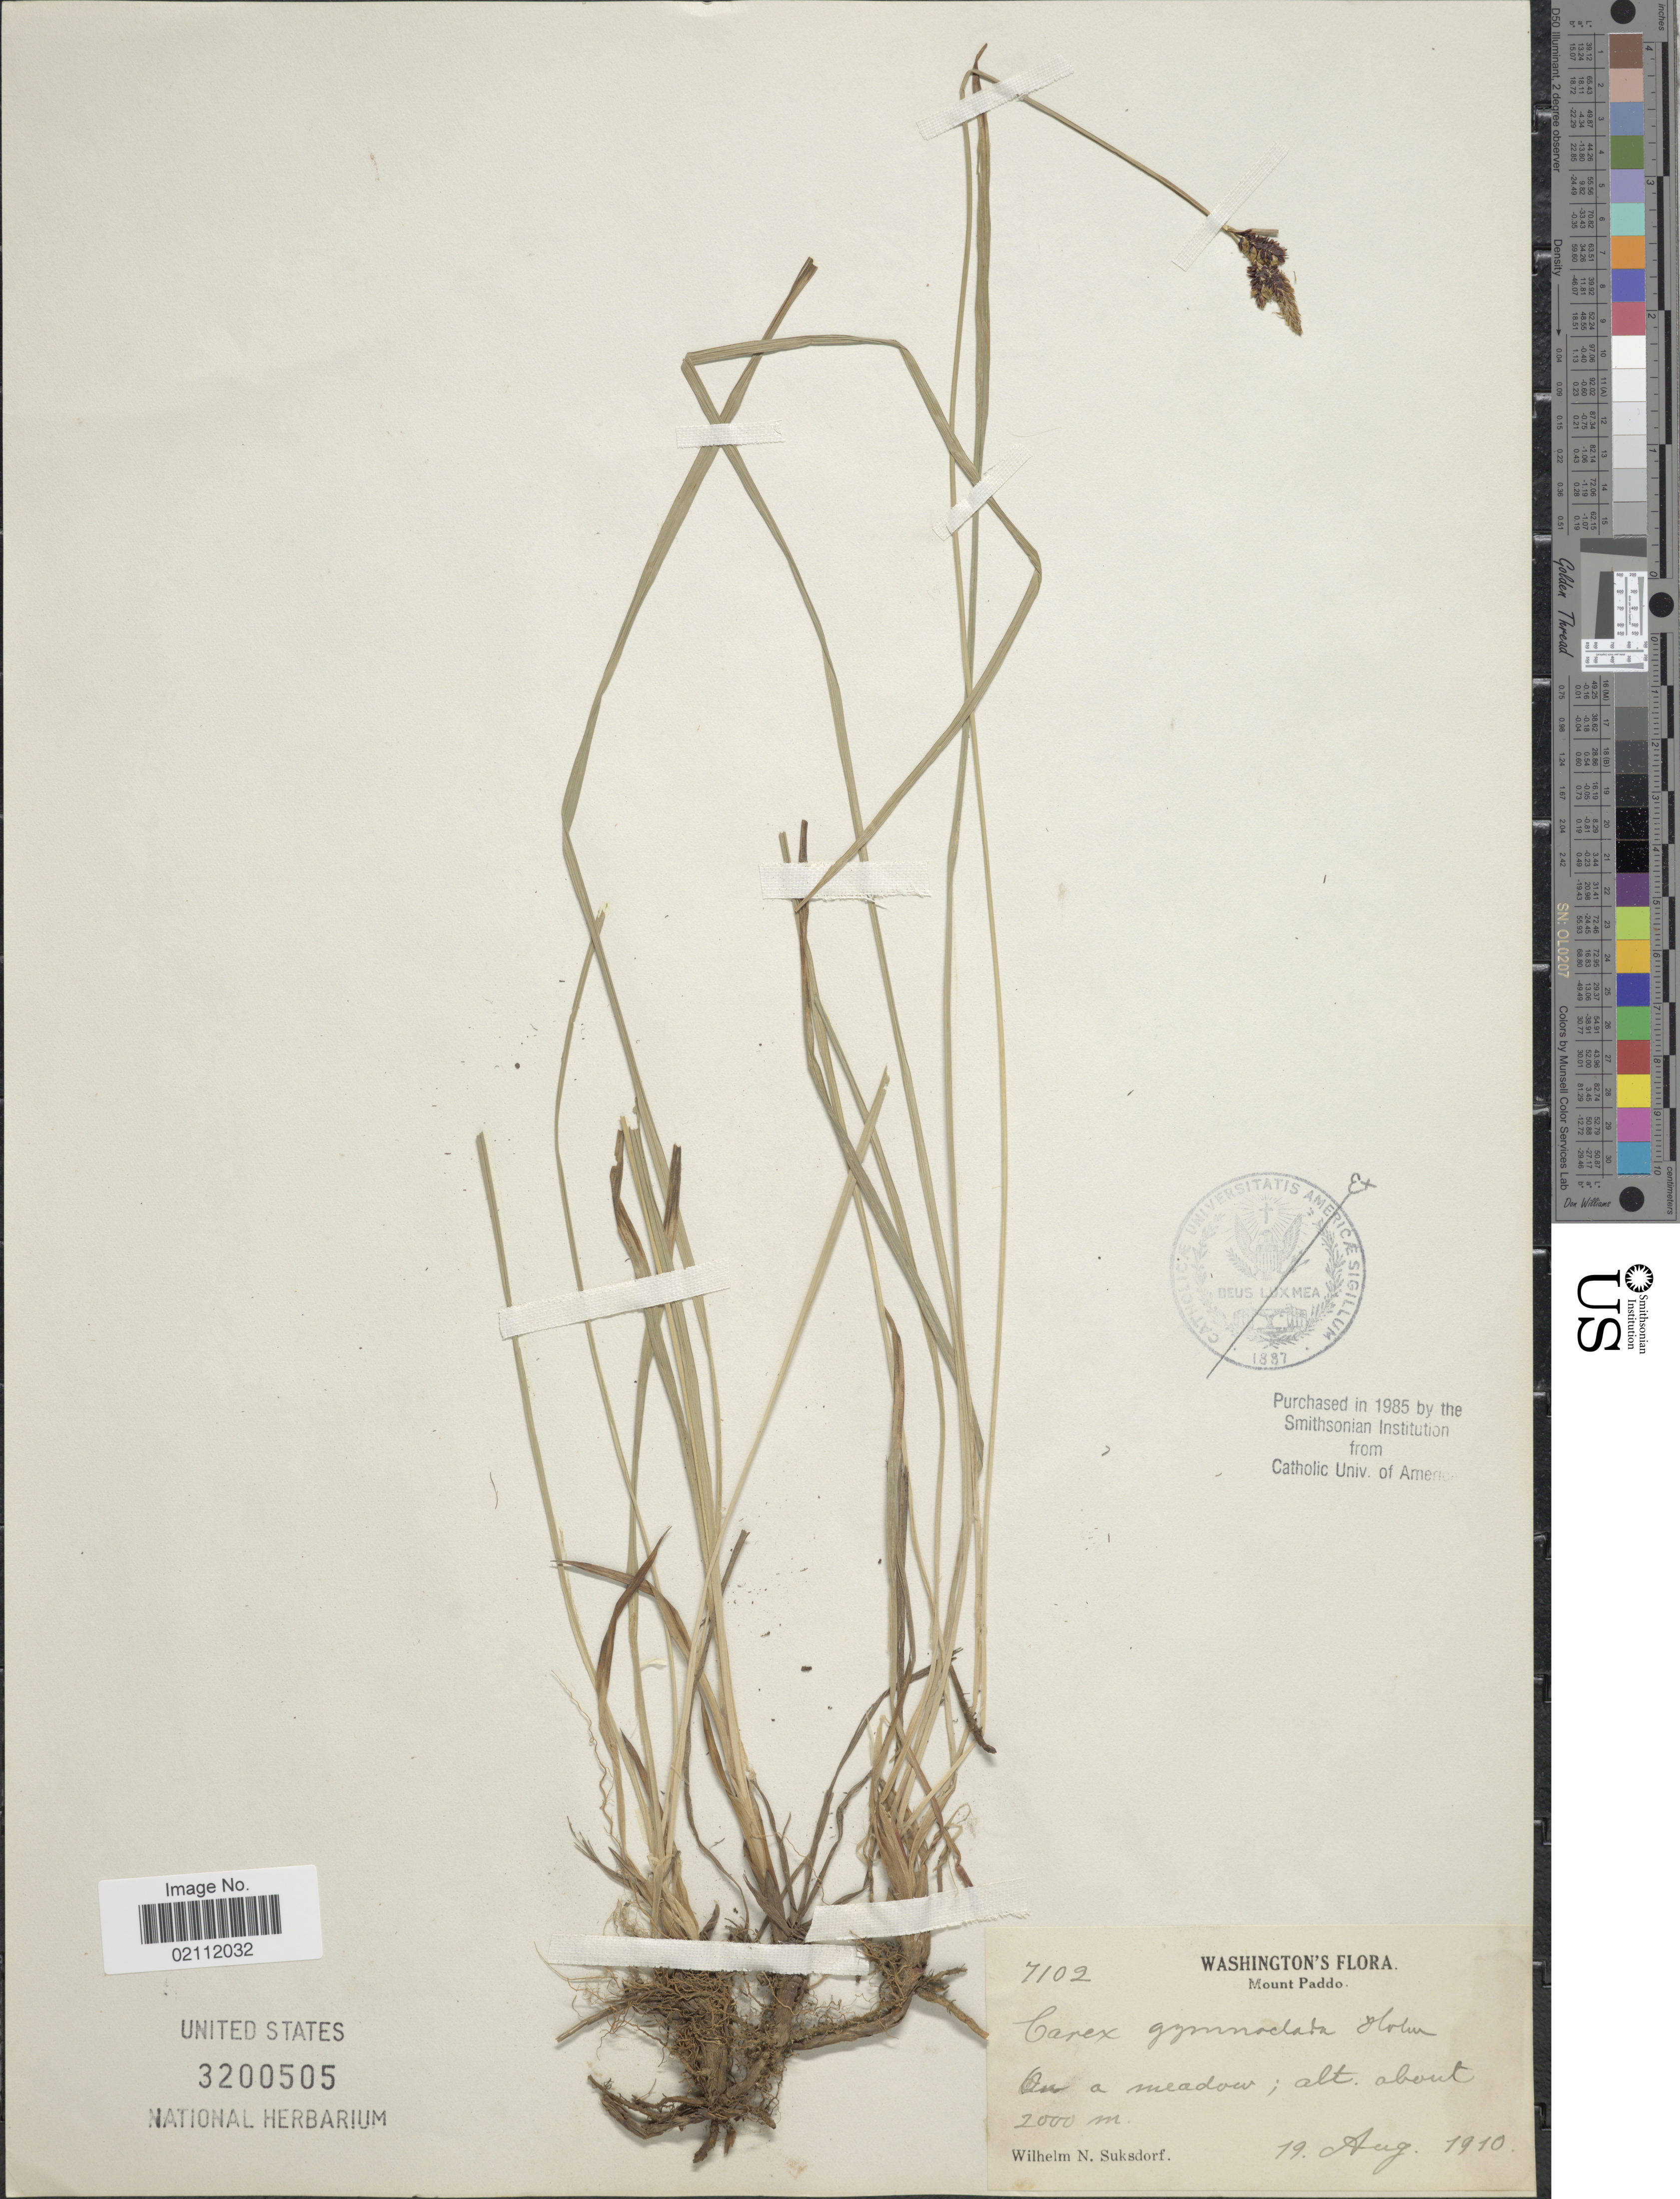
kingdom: Plantae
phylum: Tracheophyta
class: Liliopsida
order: Poales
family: Cyperaceae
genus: Carex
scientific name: Carex scopulorum var. bracteosa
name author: (L.H. Bailey) F.J. Herm.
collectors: W. N. Suksdorf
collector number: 7102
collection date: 1910-08-19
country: United States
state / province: Washington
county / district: Skamania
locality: Mount Paddo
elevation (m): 2000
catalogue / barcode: US 3200505